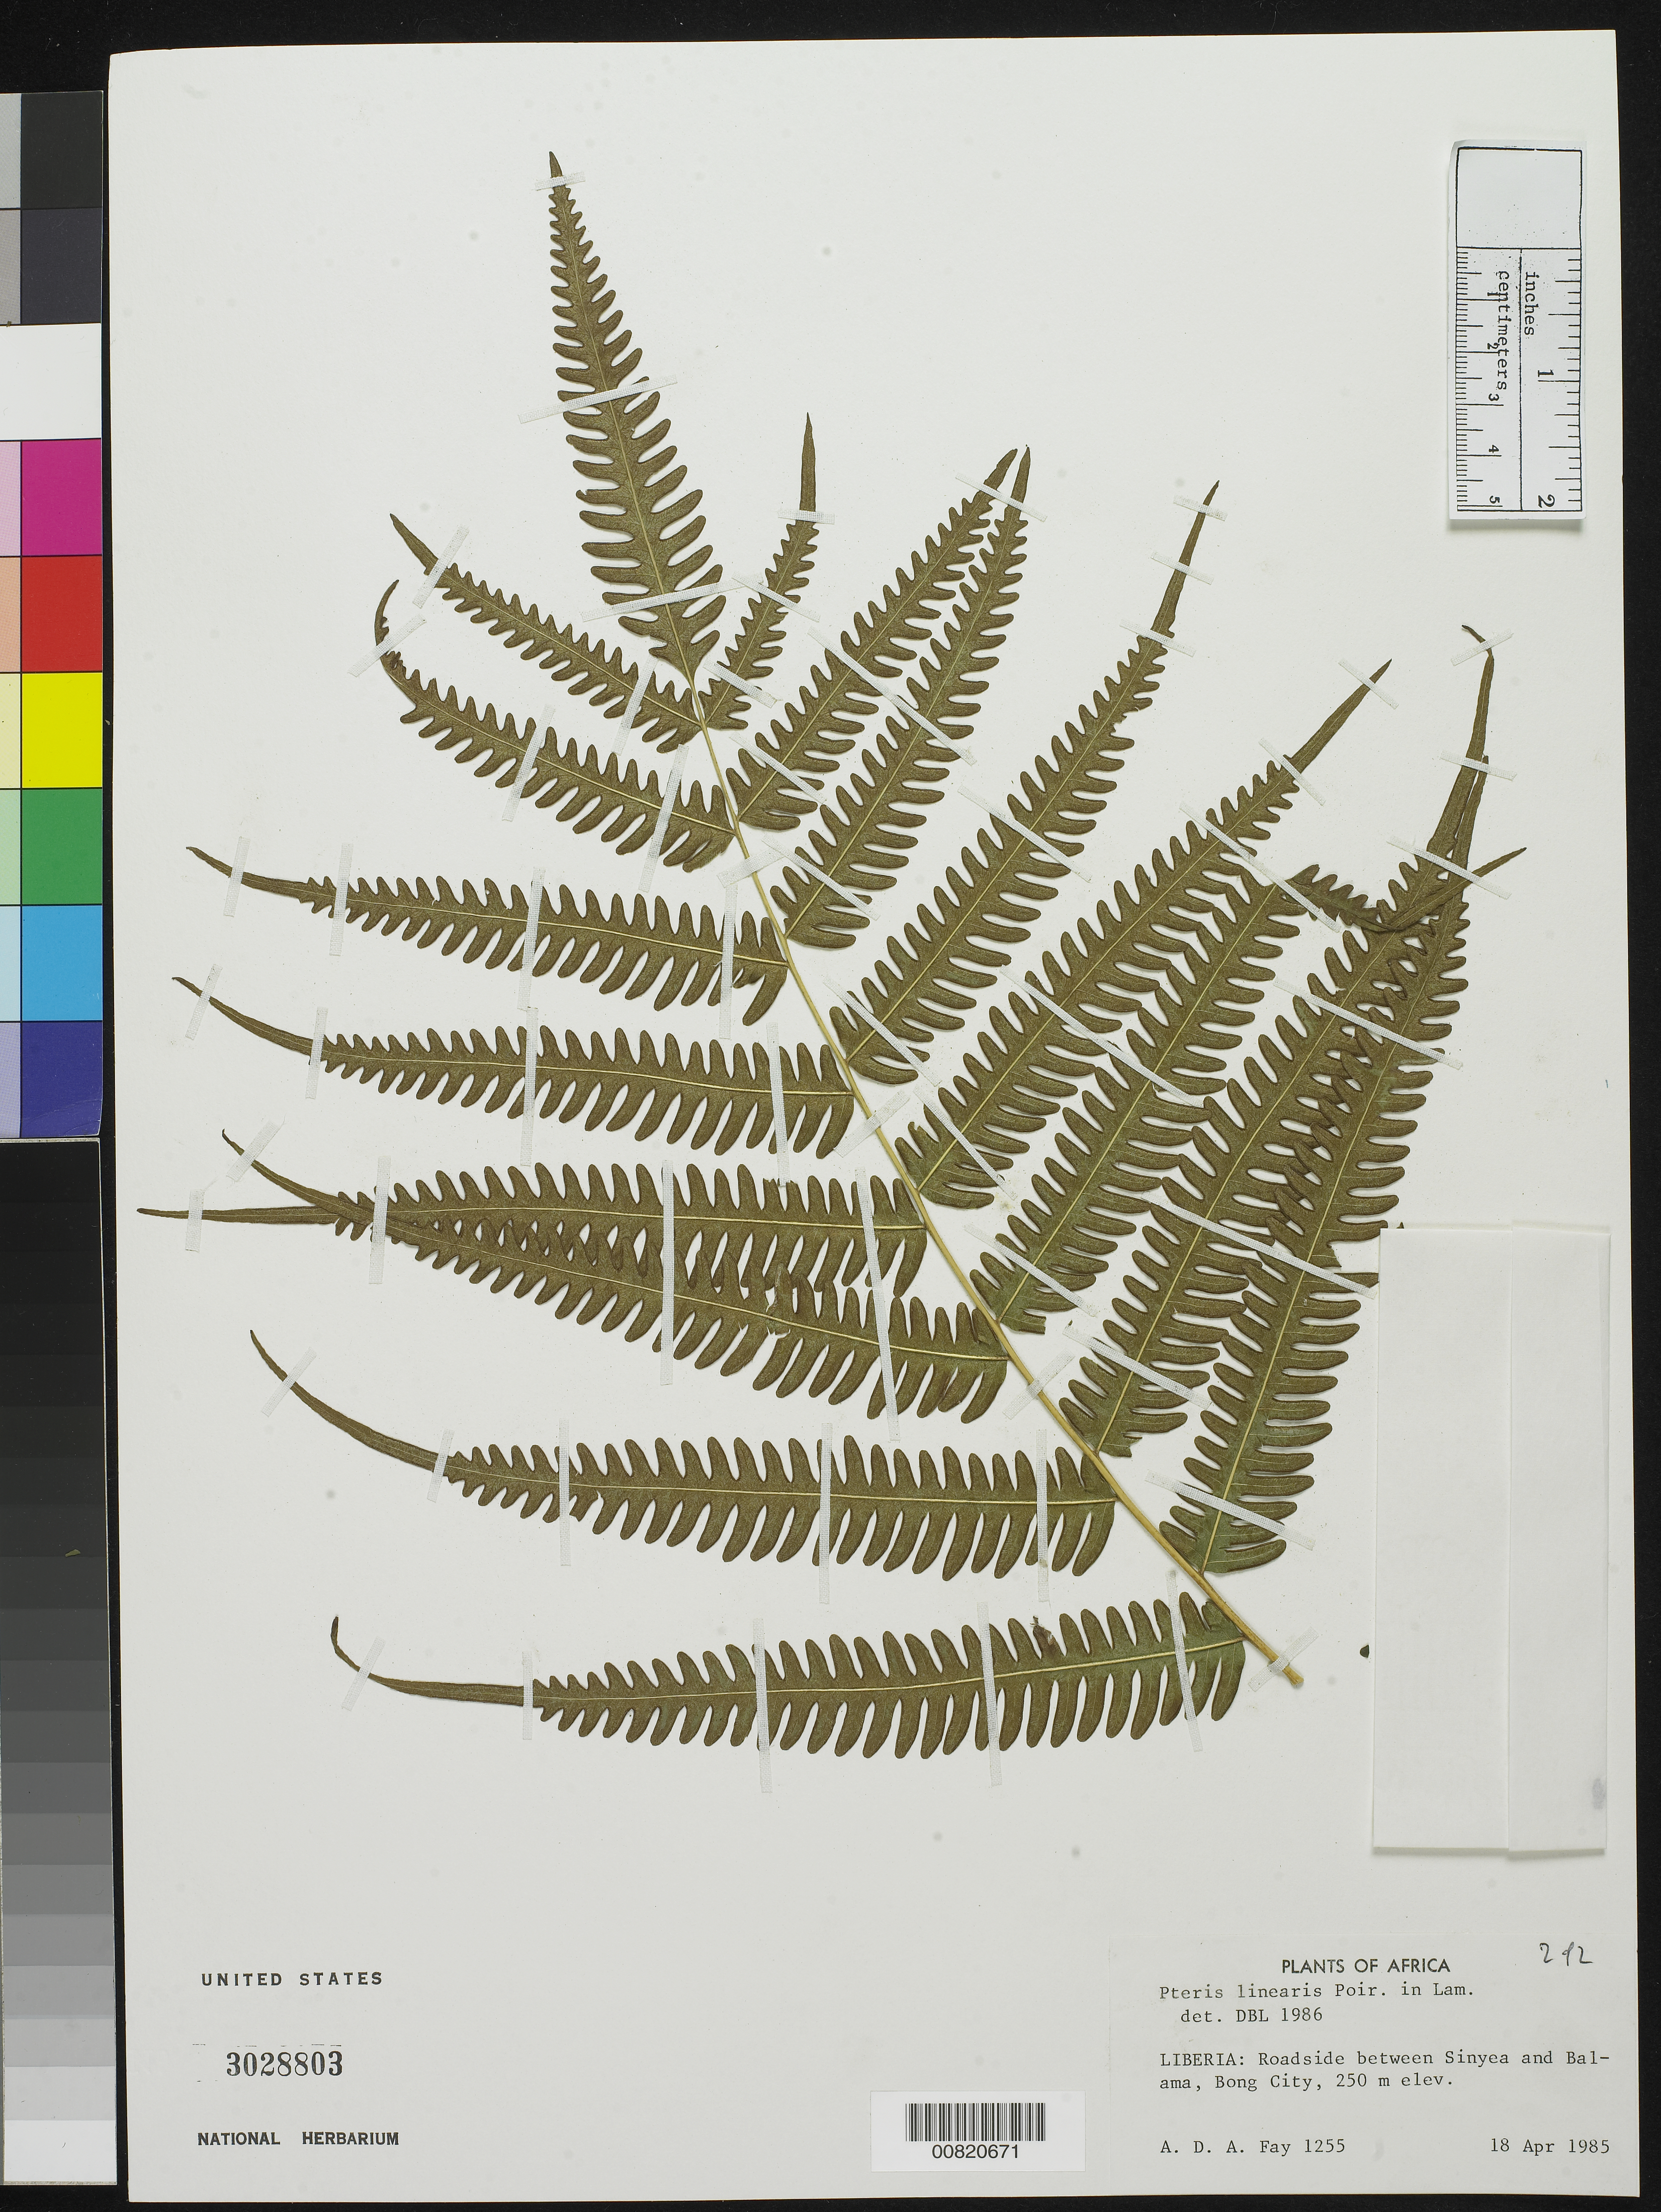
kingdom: Plantae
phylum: Tracheophyta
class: Polypodiopsida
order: Polypodiales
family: Pteridaceae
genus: Pteris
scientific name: Pteris linearis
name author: Poir.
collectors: A. Fay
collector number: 1255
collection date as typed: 18 Apr 1985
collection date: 1985-04-18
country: Liberia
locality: Roadside between Sinyea and Balama, Bong City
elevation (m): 250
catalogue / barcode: US 3028803